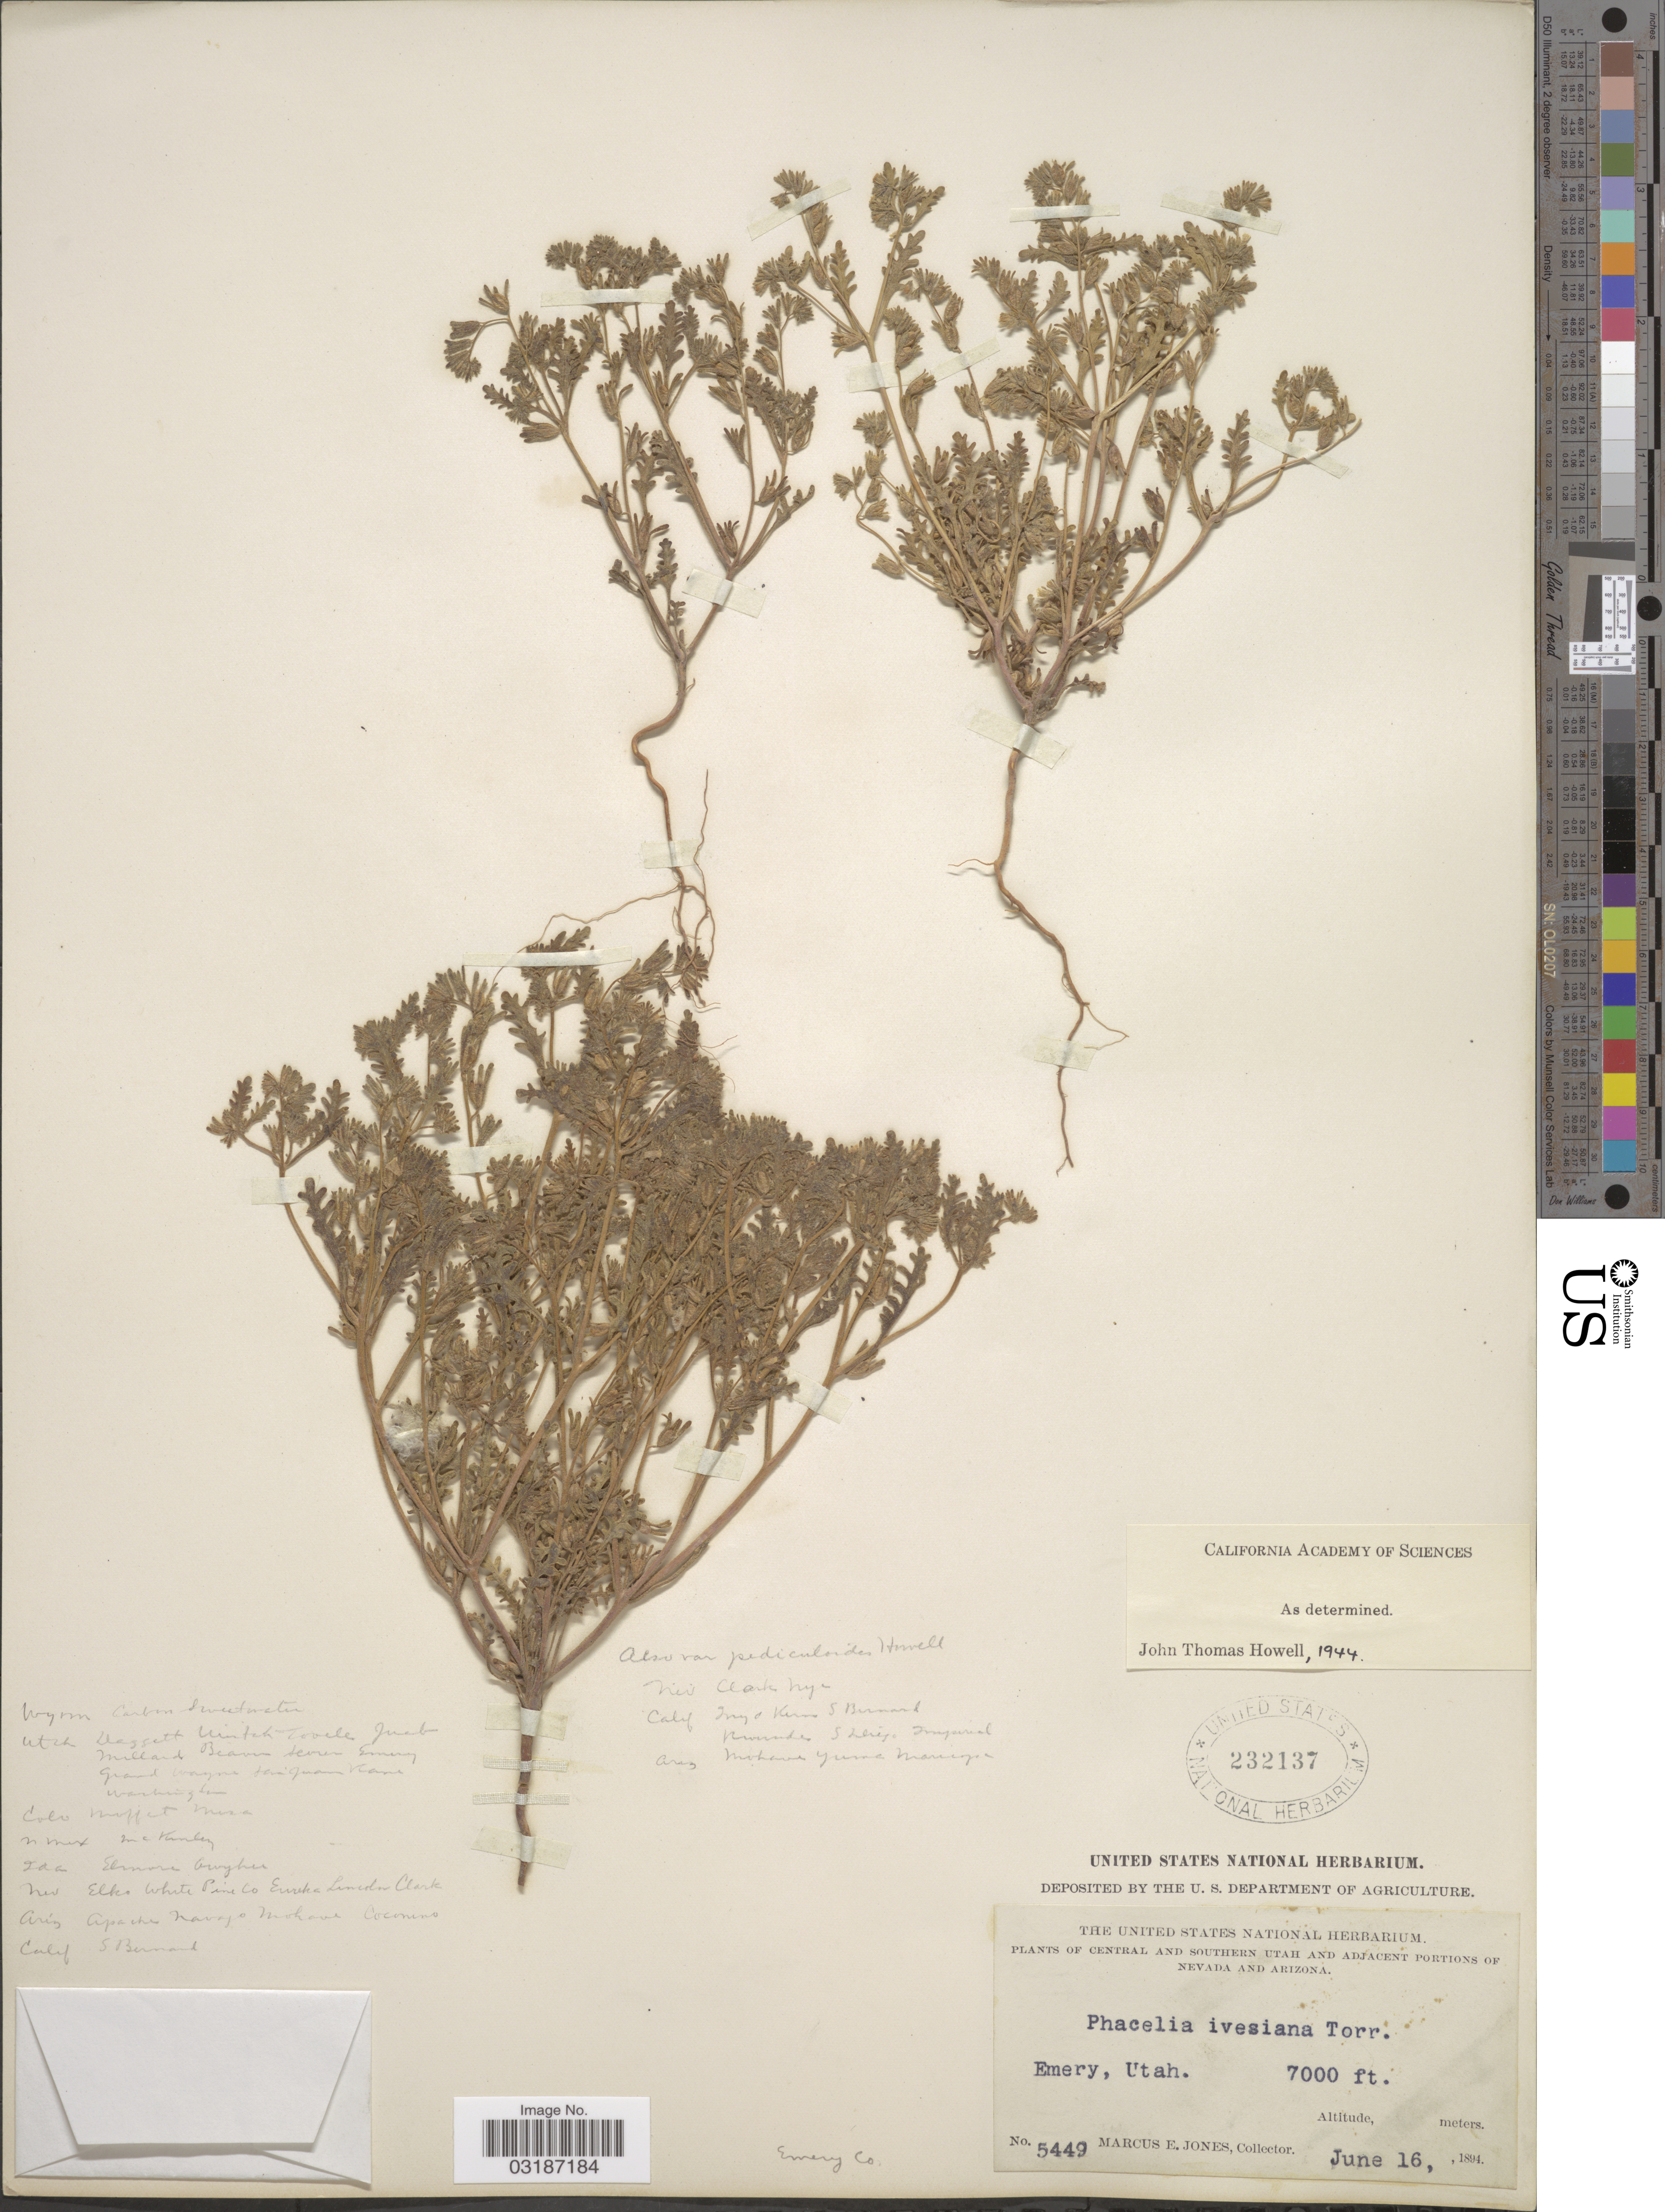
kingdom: Plantae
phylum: Tracheophyta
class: Magnoliopsida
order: Boraginales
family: Hydrophyllaceae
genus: Phacelia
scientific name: Phacelia ivesiana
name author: Torr.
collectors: M. E. Jones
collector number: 5449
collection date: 1894-08-16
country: United States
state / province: Utah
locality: Central and Southern Utah. Emery. Emery Co.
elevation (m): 2134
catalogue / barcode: US 232137